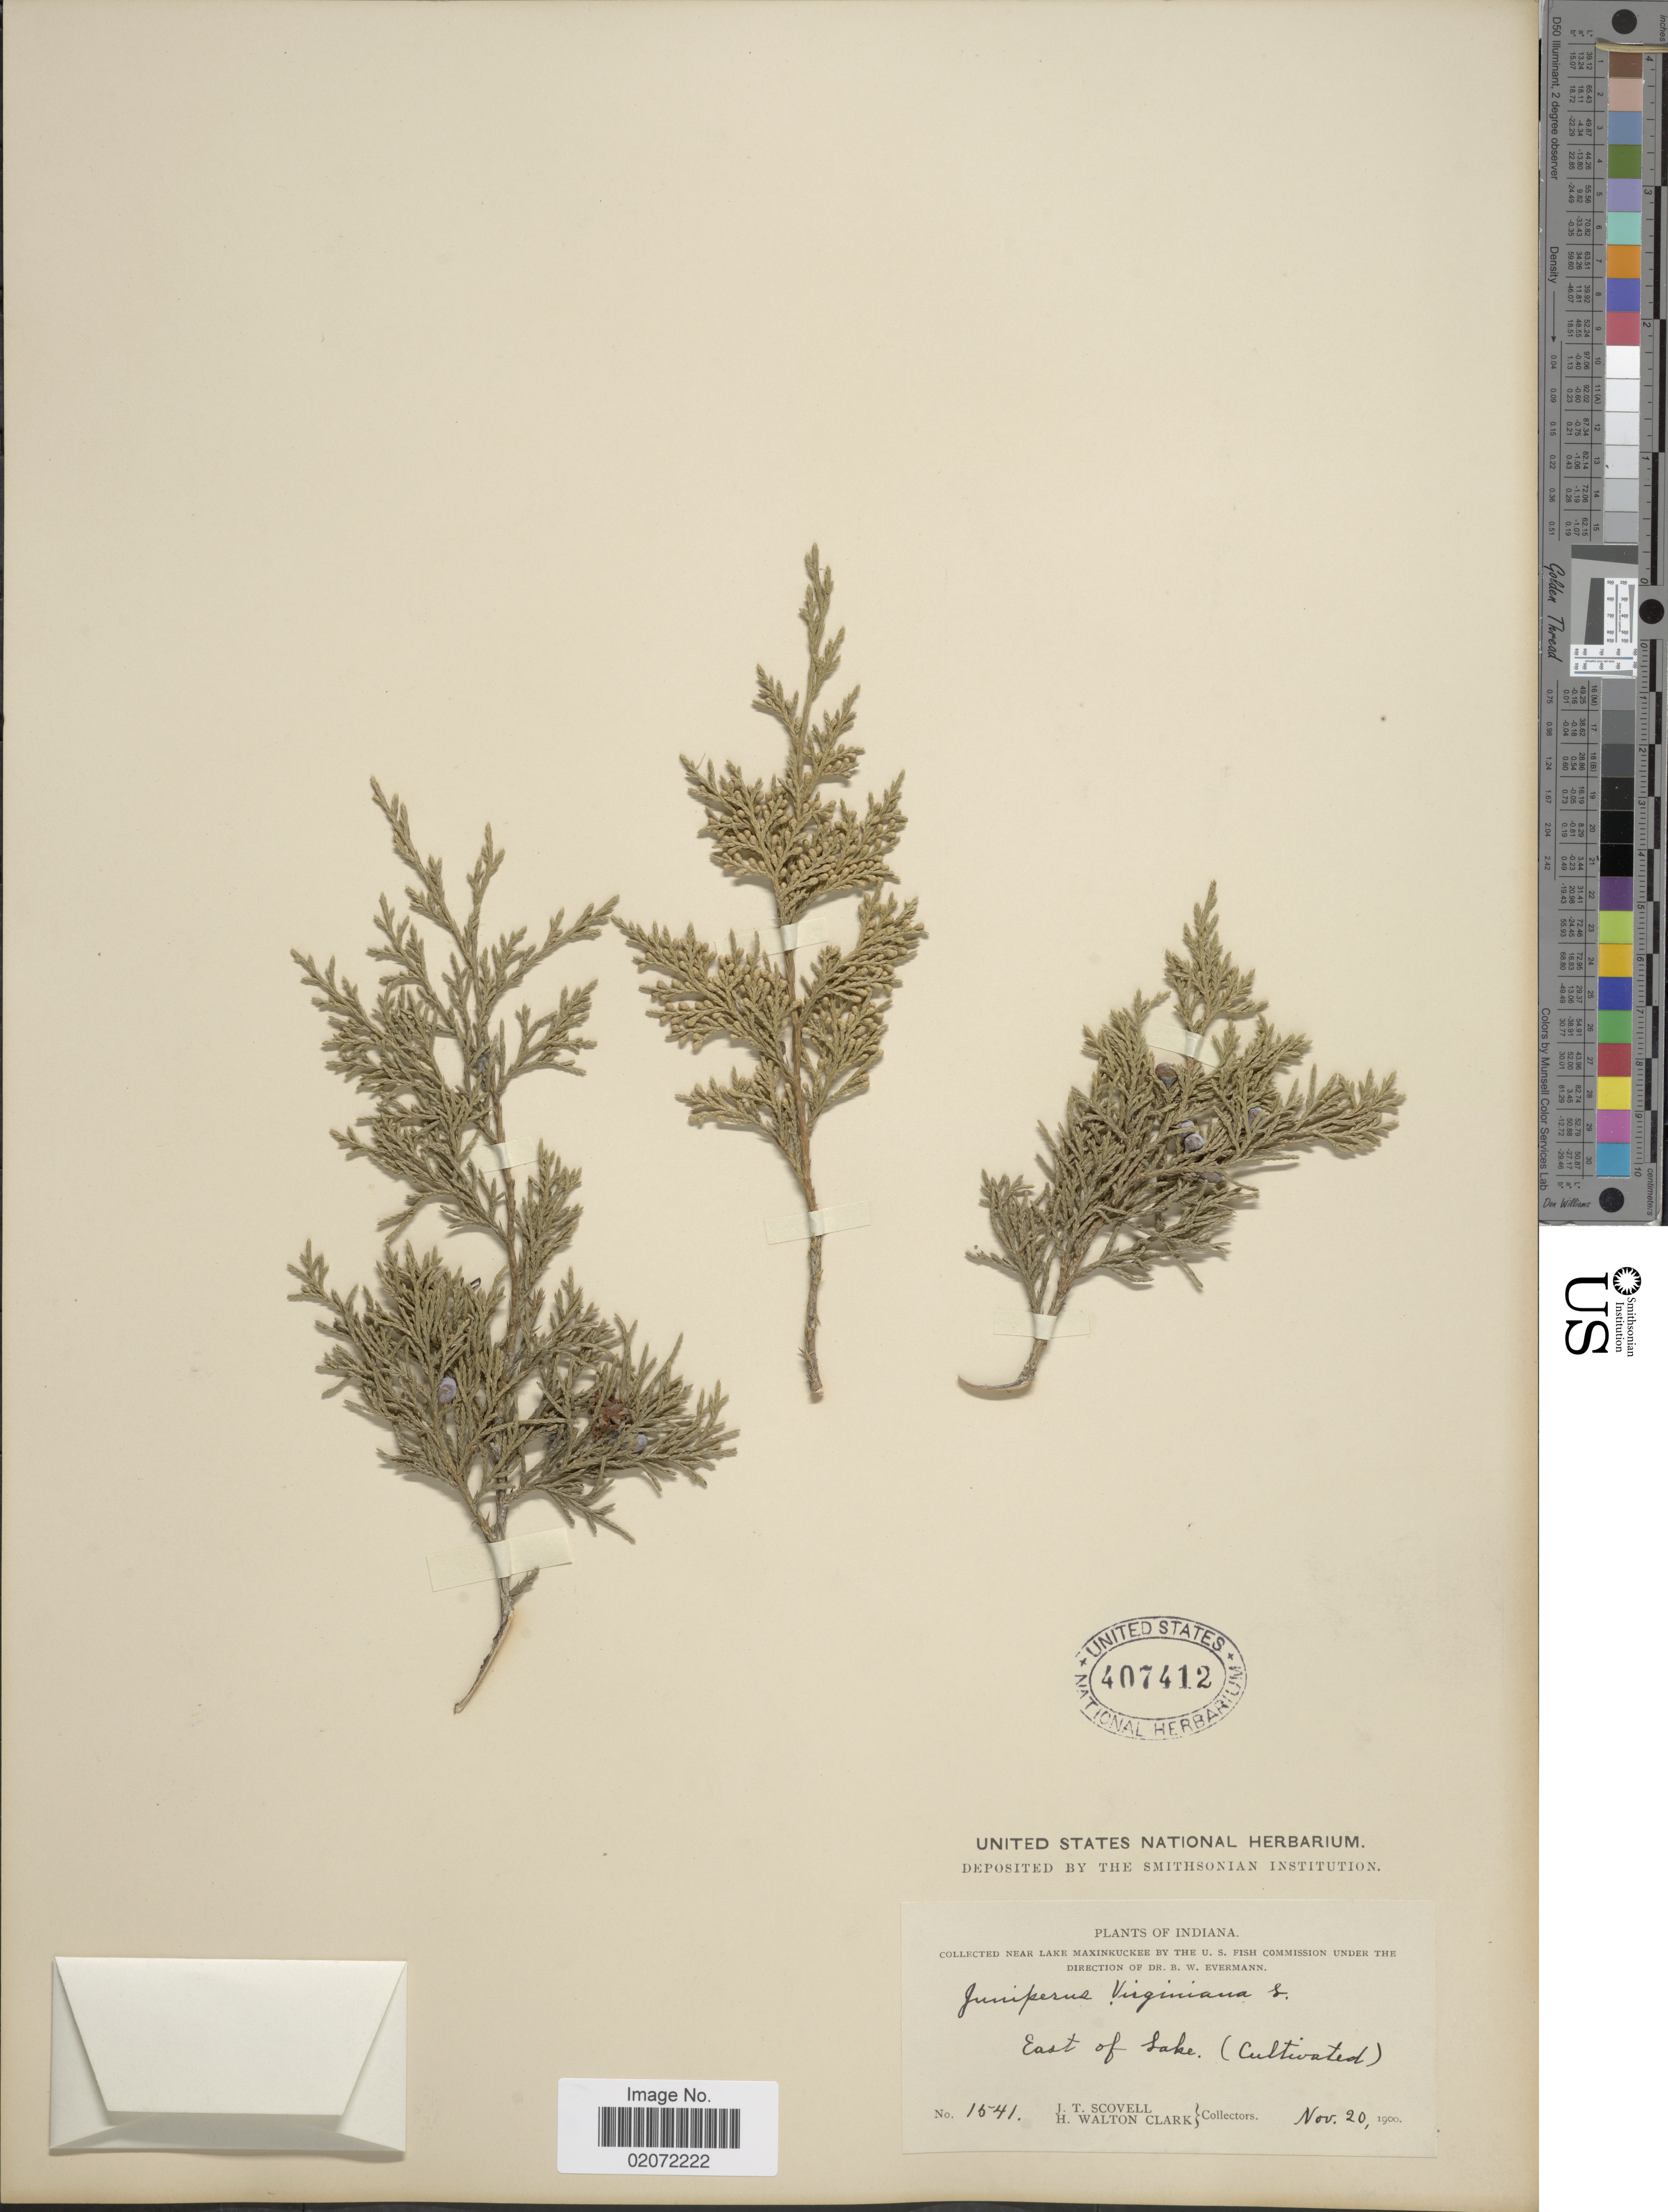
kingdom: Plantae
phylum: Tracheophyta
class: Pinopsida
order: Pinales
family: Cupressaceae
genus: Juniperus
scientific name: Juniperus virginiana var. pyramidalis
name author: Carrière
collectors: J. T. Scovell & H. W. Clark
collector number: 1541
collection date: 1900-11-20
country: United States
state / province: Indiana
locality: East of Lake. Near Maxinkucker.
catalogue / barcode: US 407412